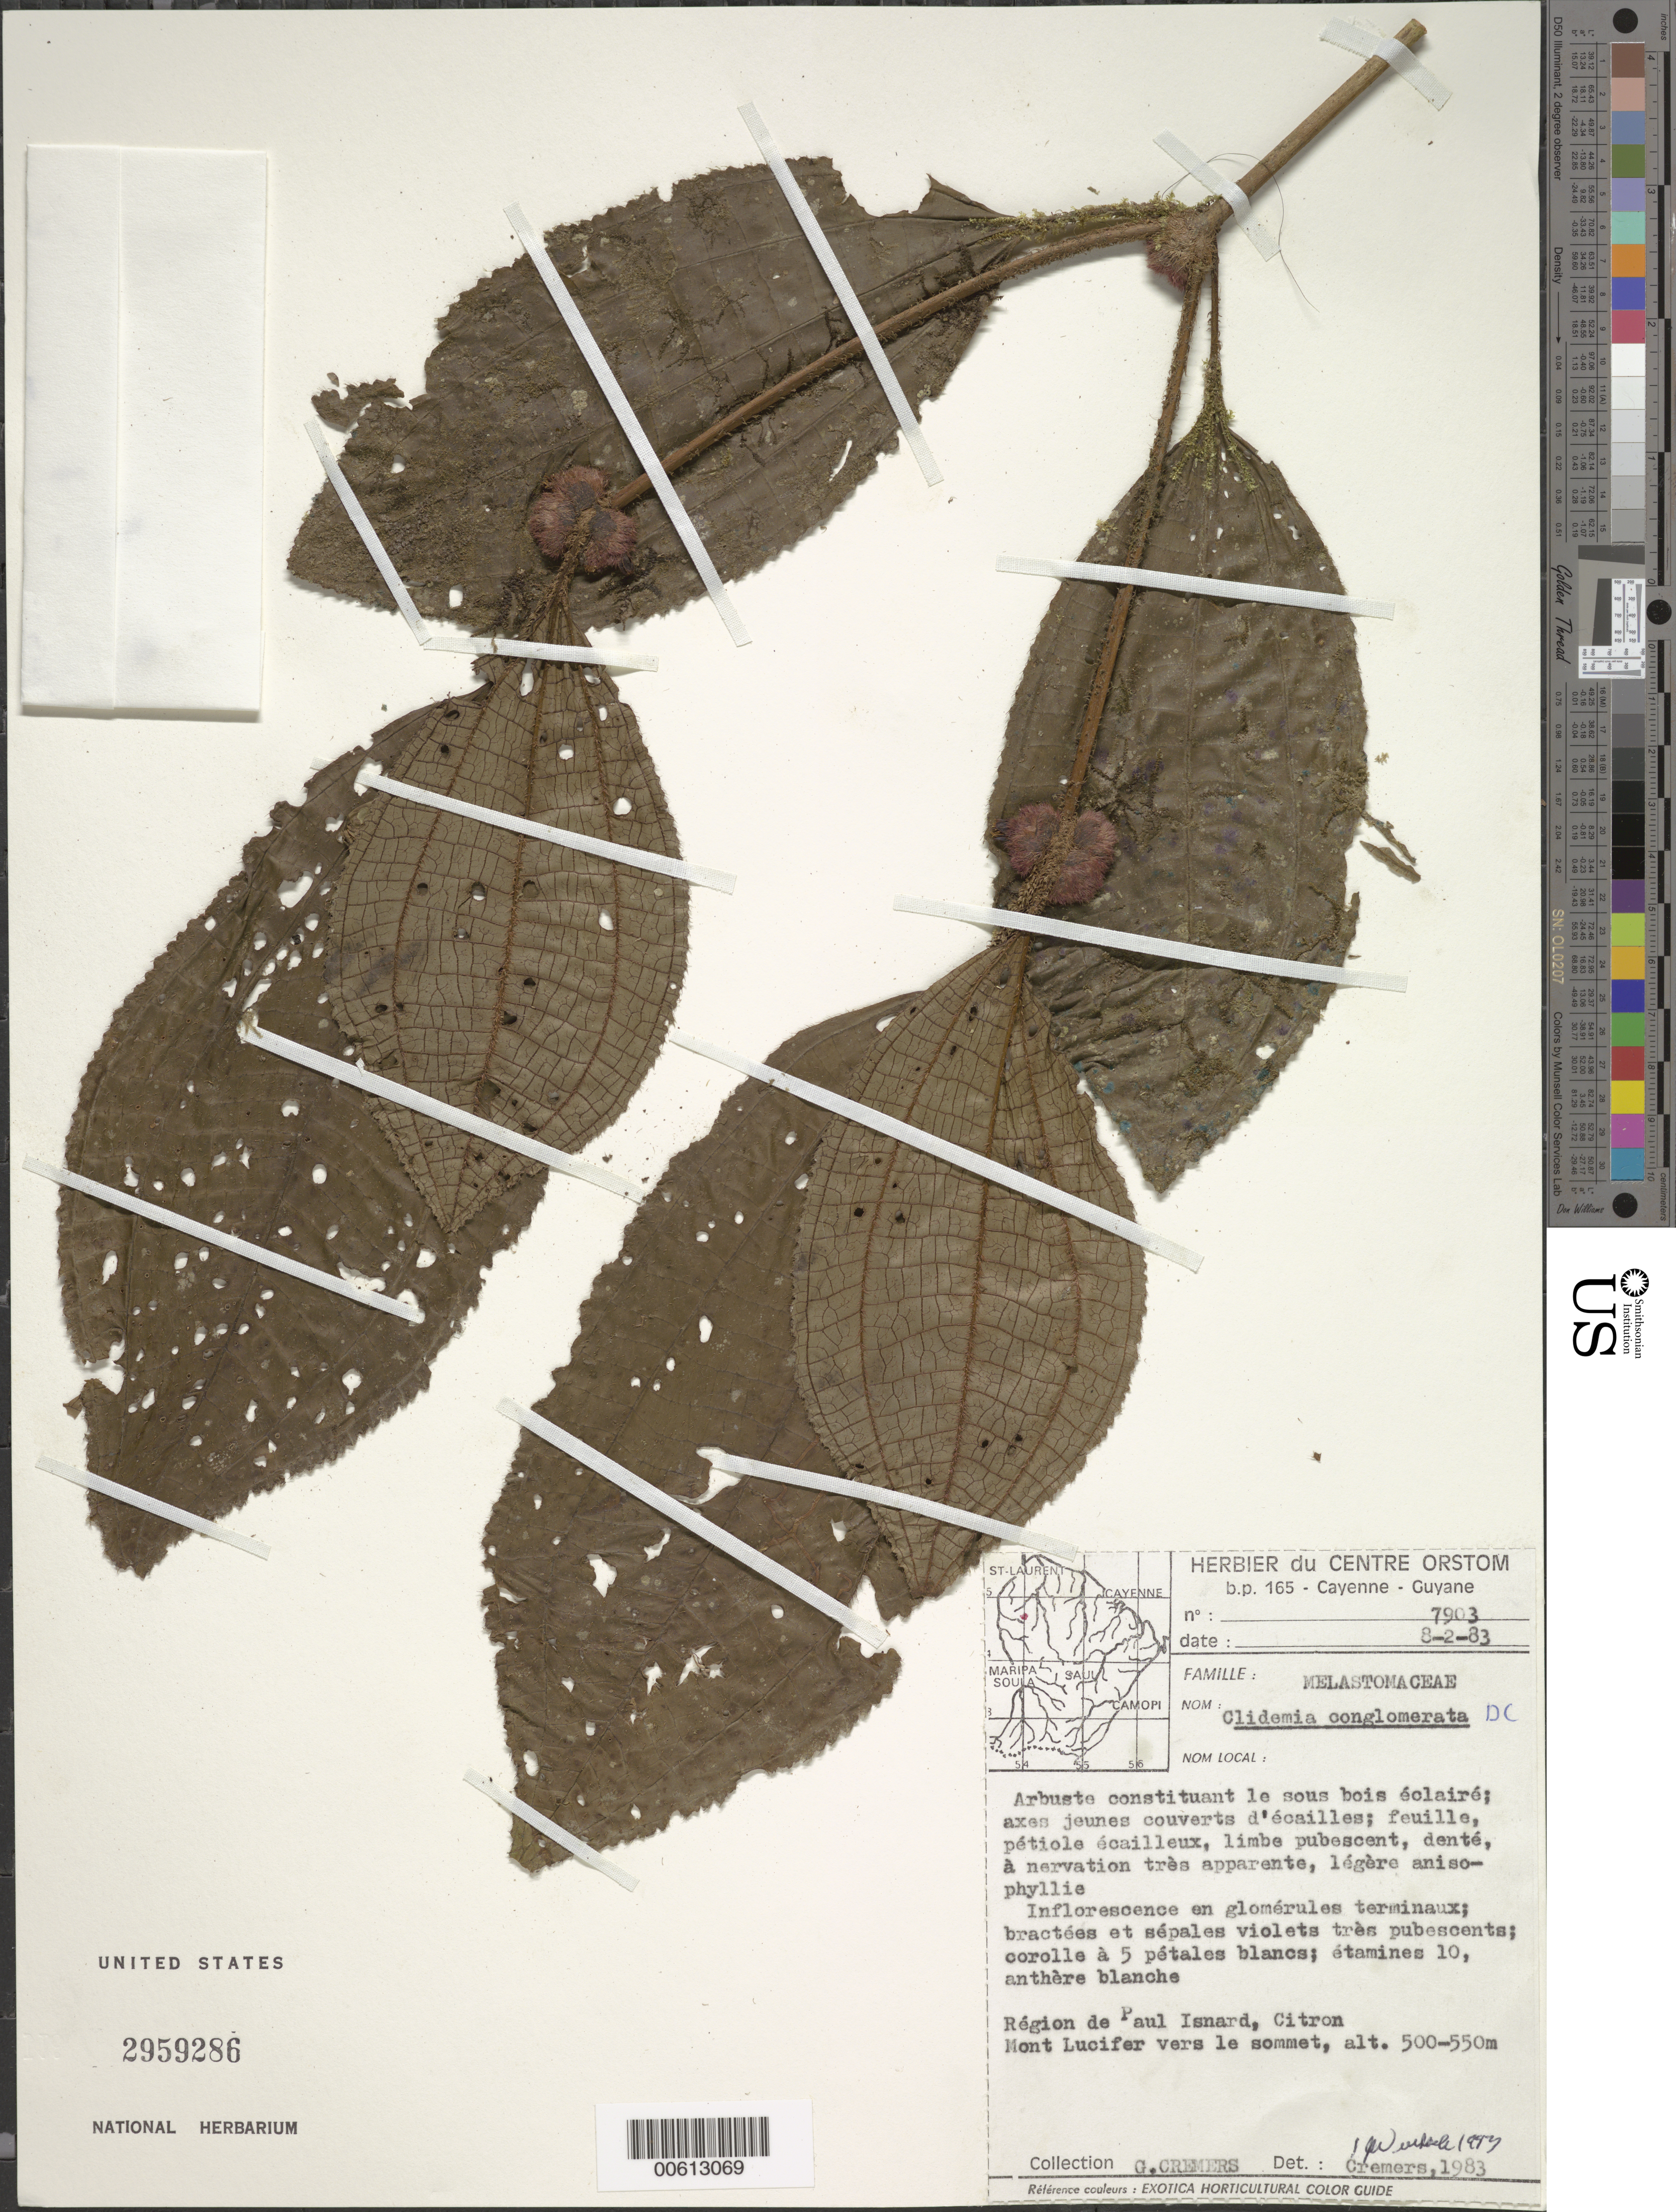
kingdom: Plantae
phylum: Tracheophyta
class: Magnoliopsida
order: Myrtales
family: Melastomataceae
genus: Clidemia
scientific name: Clidemia conglomerata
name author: DC.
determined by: Wurdack, John J., (US), US (UNITED STATES)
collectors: G. Cremers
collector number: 7903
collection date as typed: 8-Feb-83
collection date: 1983-02-08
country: French Guiana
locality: Paul Isnard, Citron Mont Lucifer, le sommet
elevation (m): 500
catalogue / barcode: US 2959286